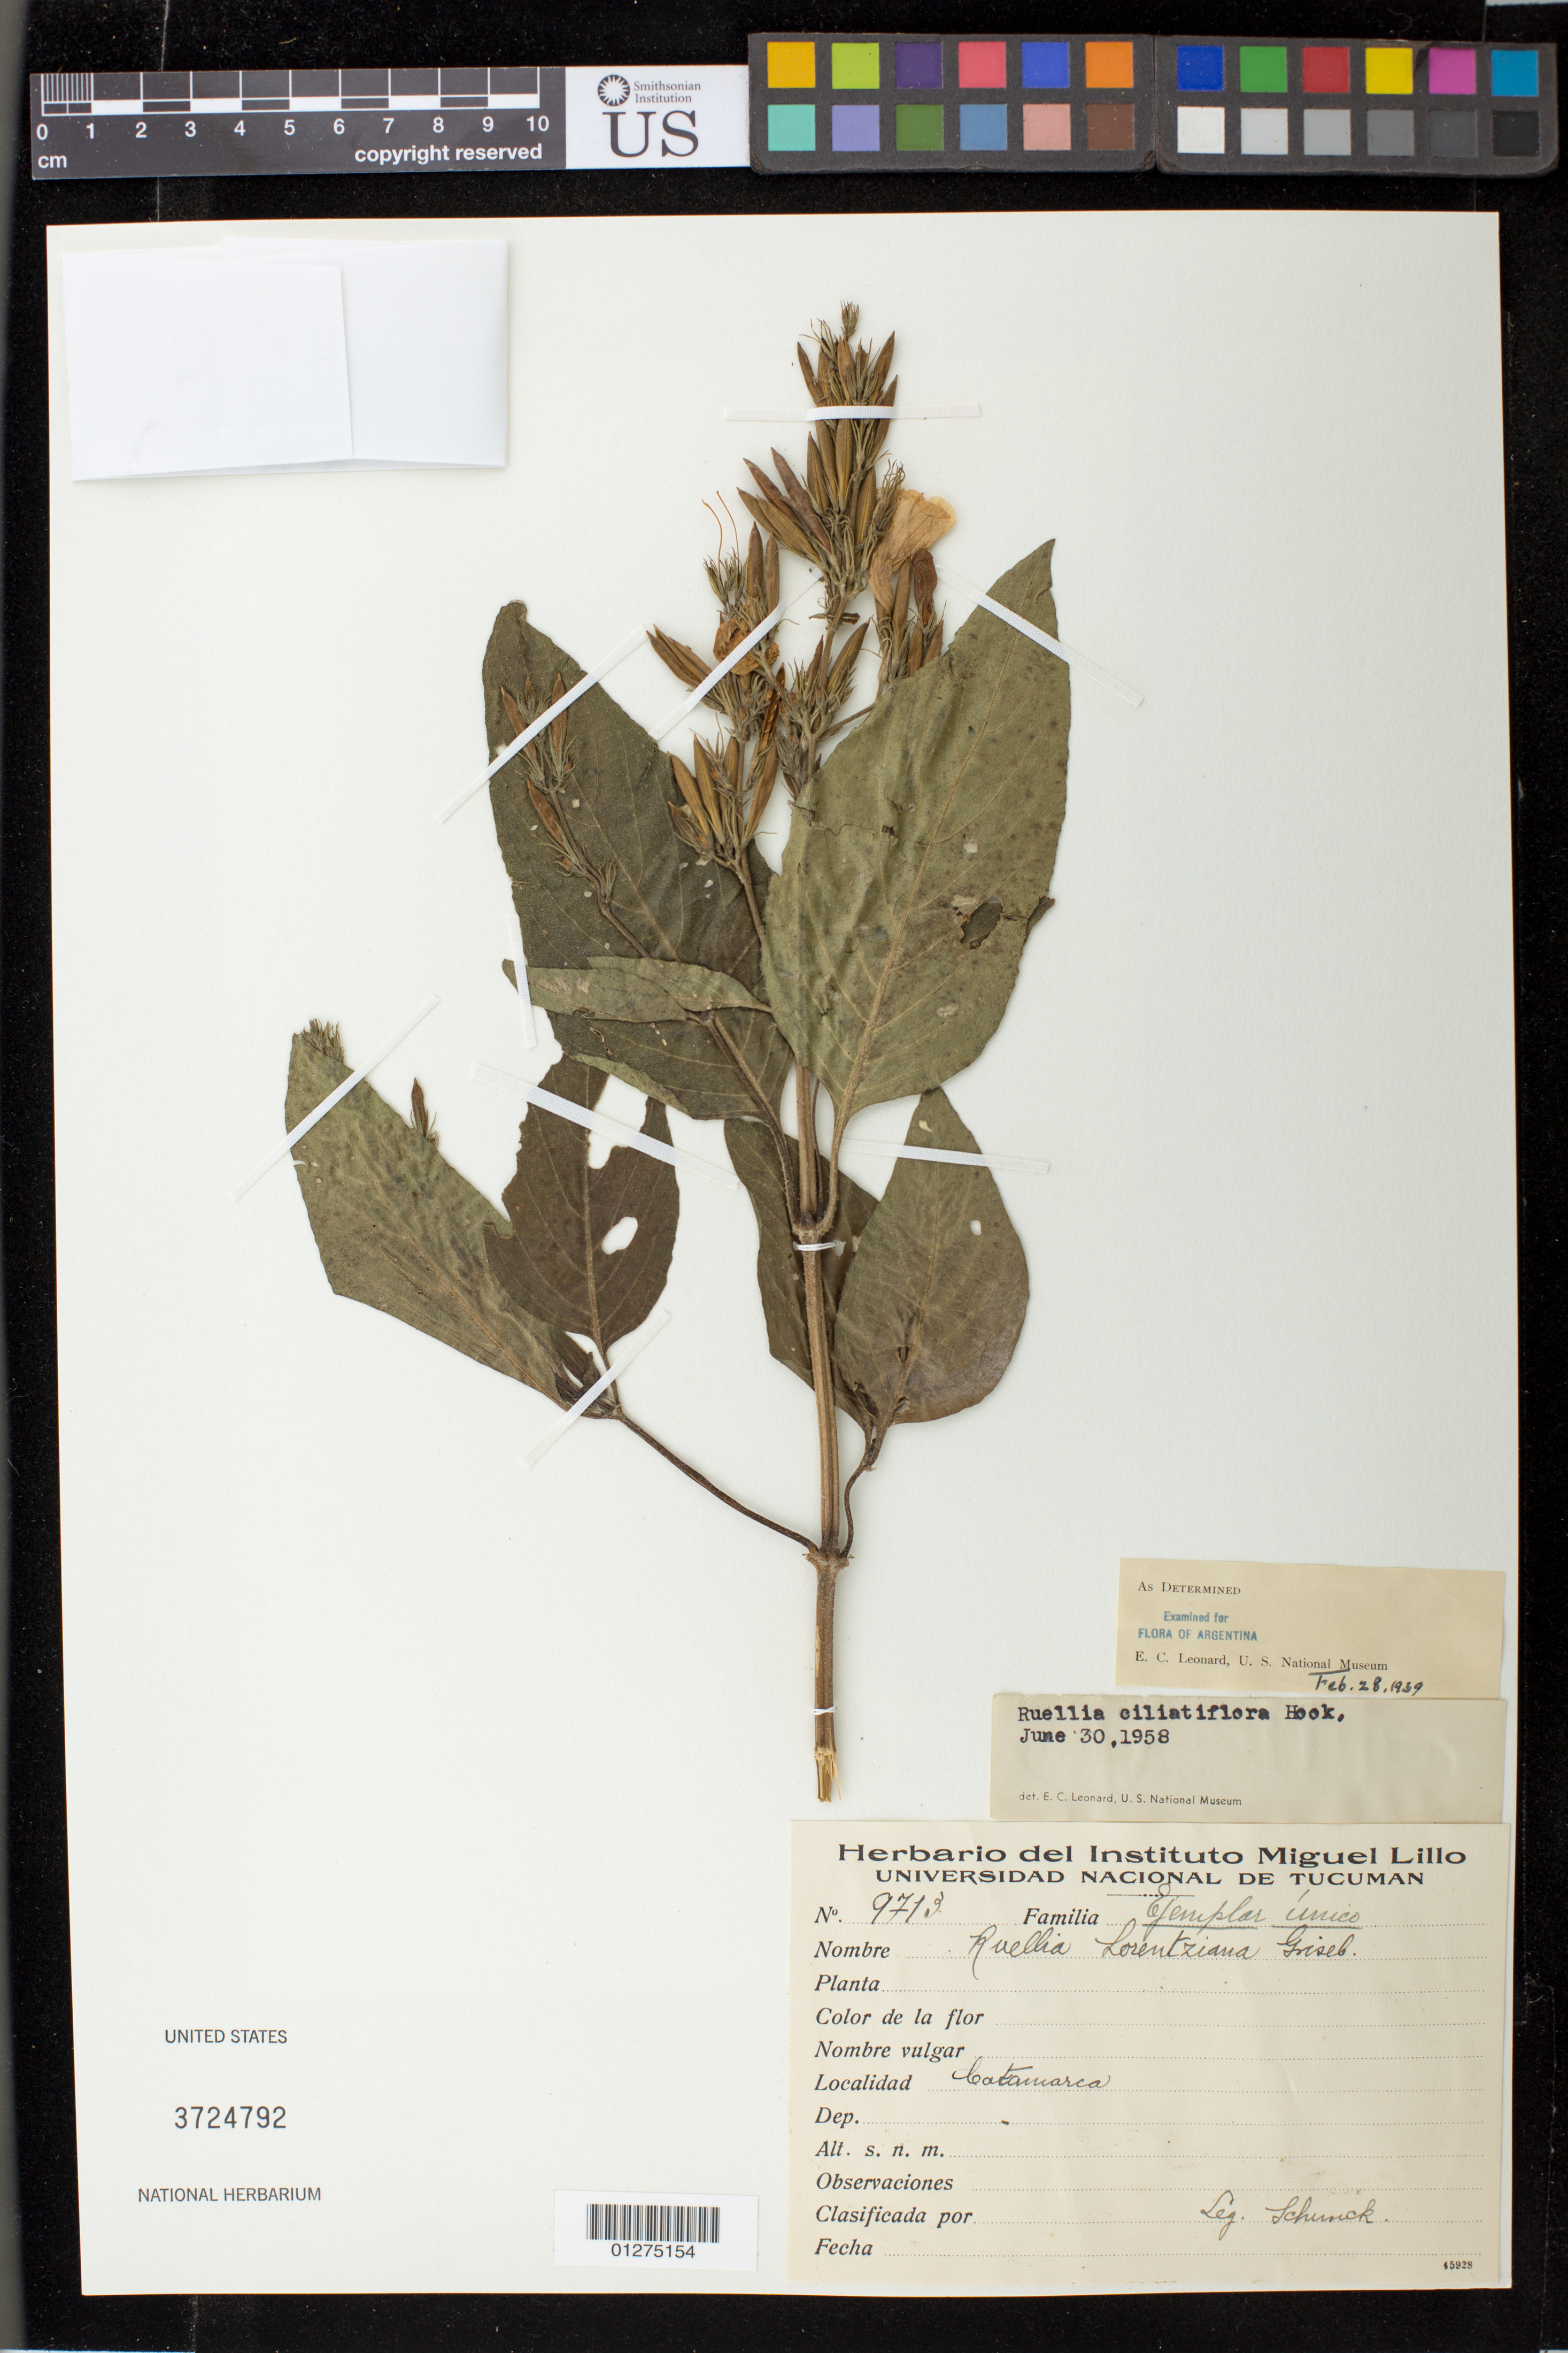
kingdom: Plantae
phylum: Tracheophyta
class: Magnoliopsida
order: Lamiales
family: Acanthaceae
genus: Ruellia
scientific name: Ruellia ciliatiflora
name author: Hook.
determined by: Leonard, Emery C., (US)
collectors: Schunck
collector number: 9713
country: Argentina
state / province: Catamarca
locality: Catamarca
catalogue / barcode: US 3724792